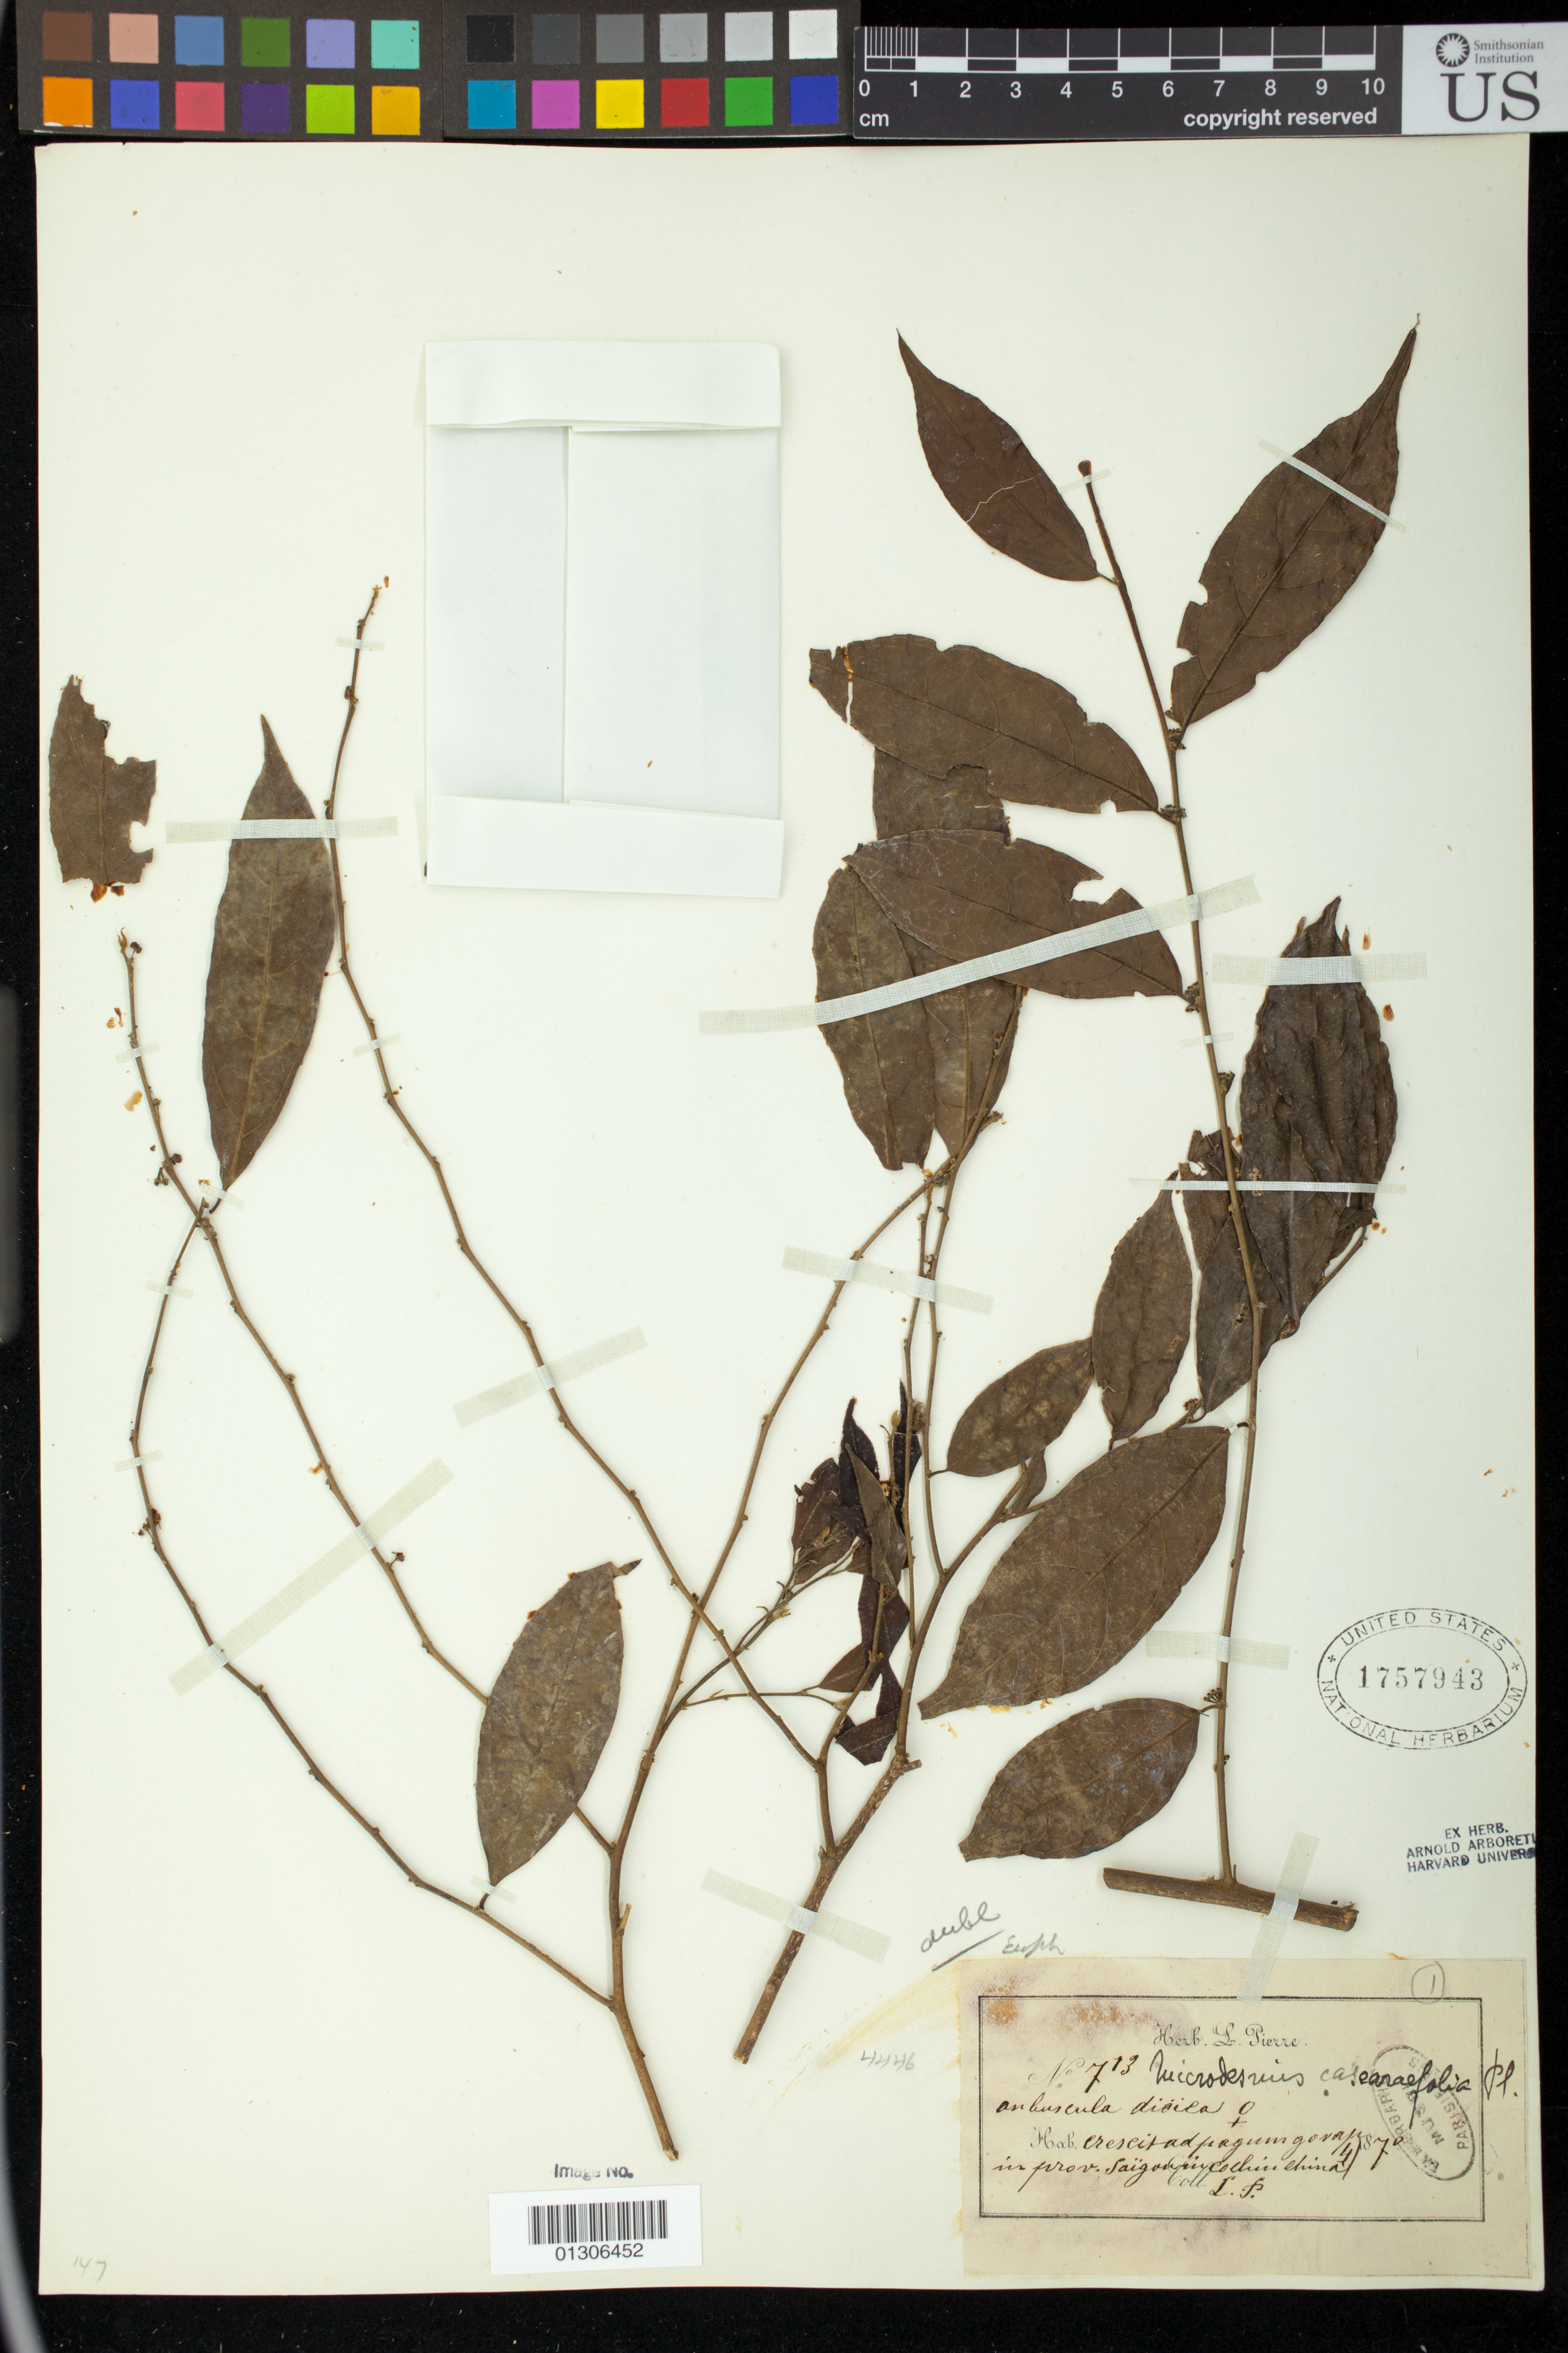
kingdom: Plantae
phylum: Tracheophyta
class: Magnoliopsida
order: Malpighiales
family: Pandaceae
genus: Microdesmis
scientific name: Microdesmis casearifolia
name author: Planch. & Hook.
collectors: L. Pierre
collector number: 713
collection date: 1870-04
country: Vietnam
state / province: Gia Dinh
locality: in prov. Saïgon in Cochinchina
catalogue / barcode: US 1757943